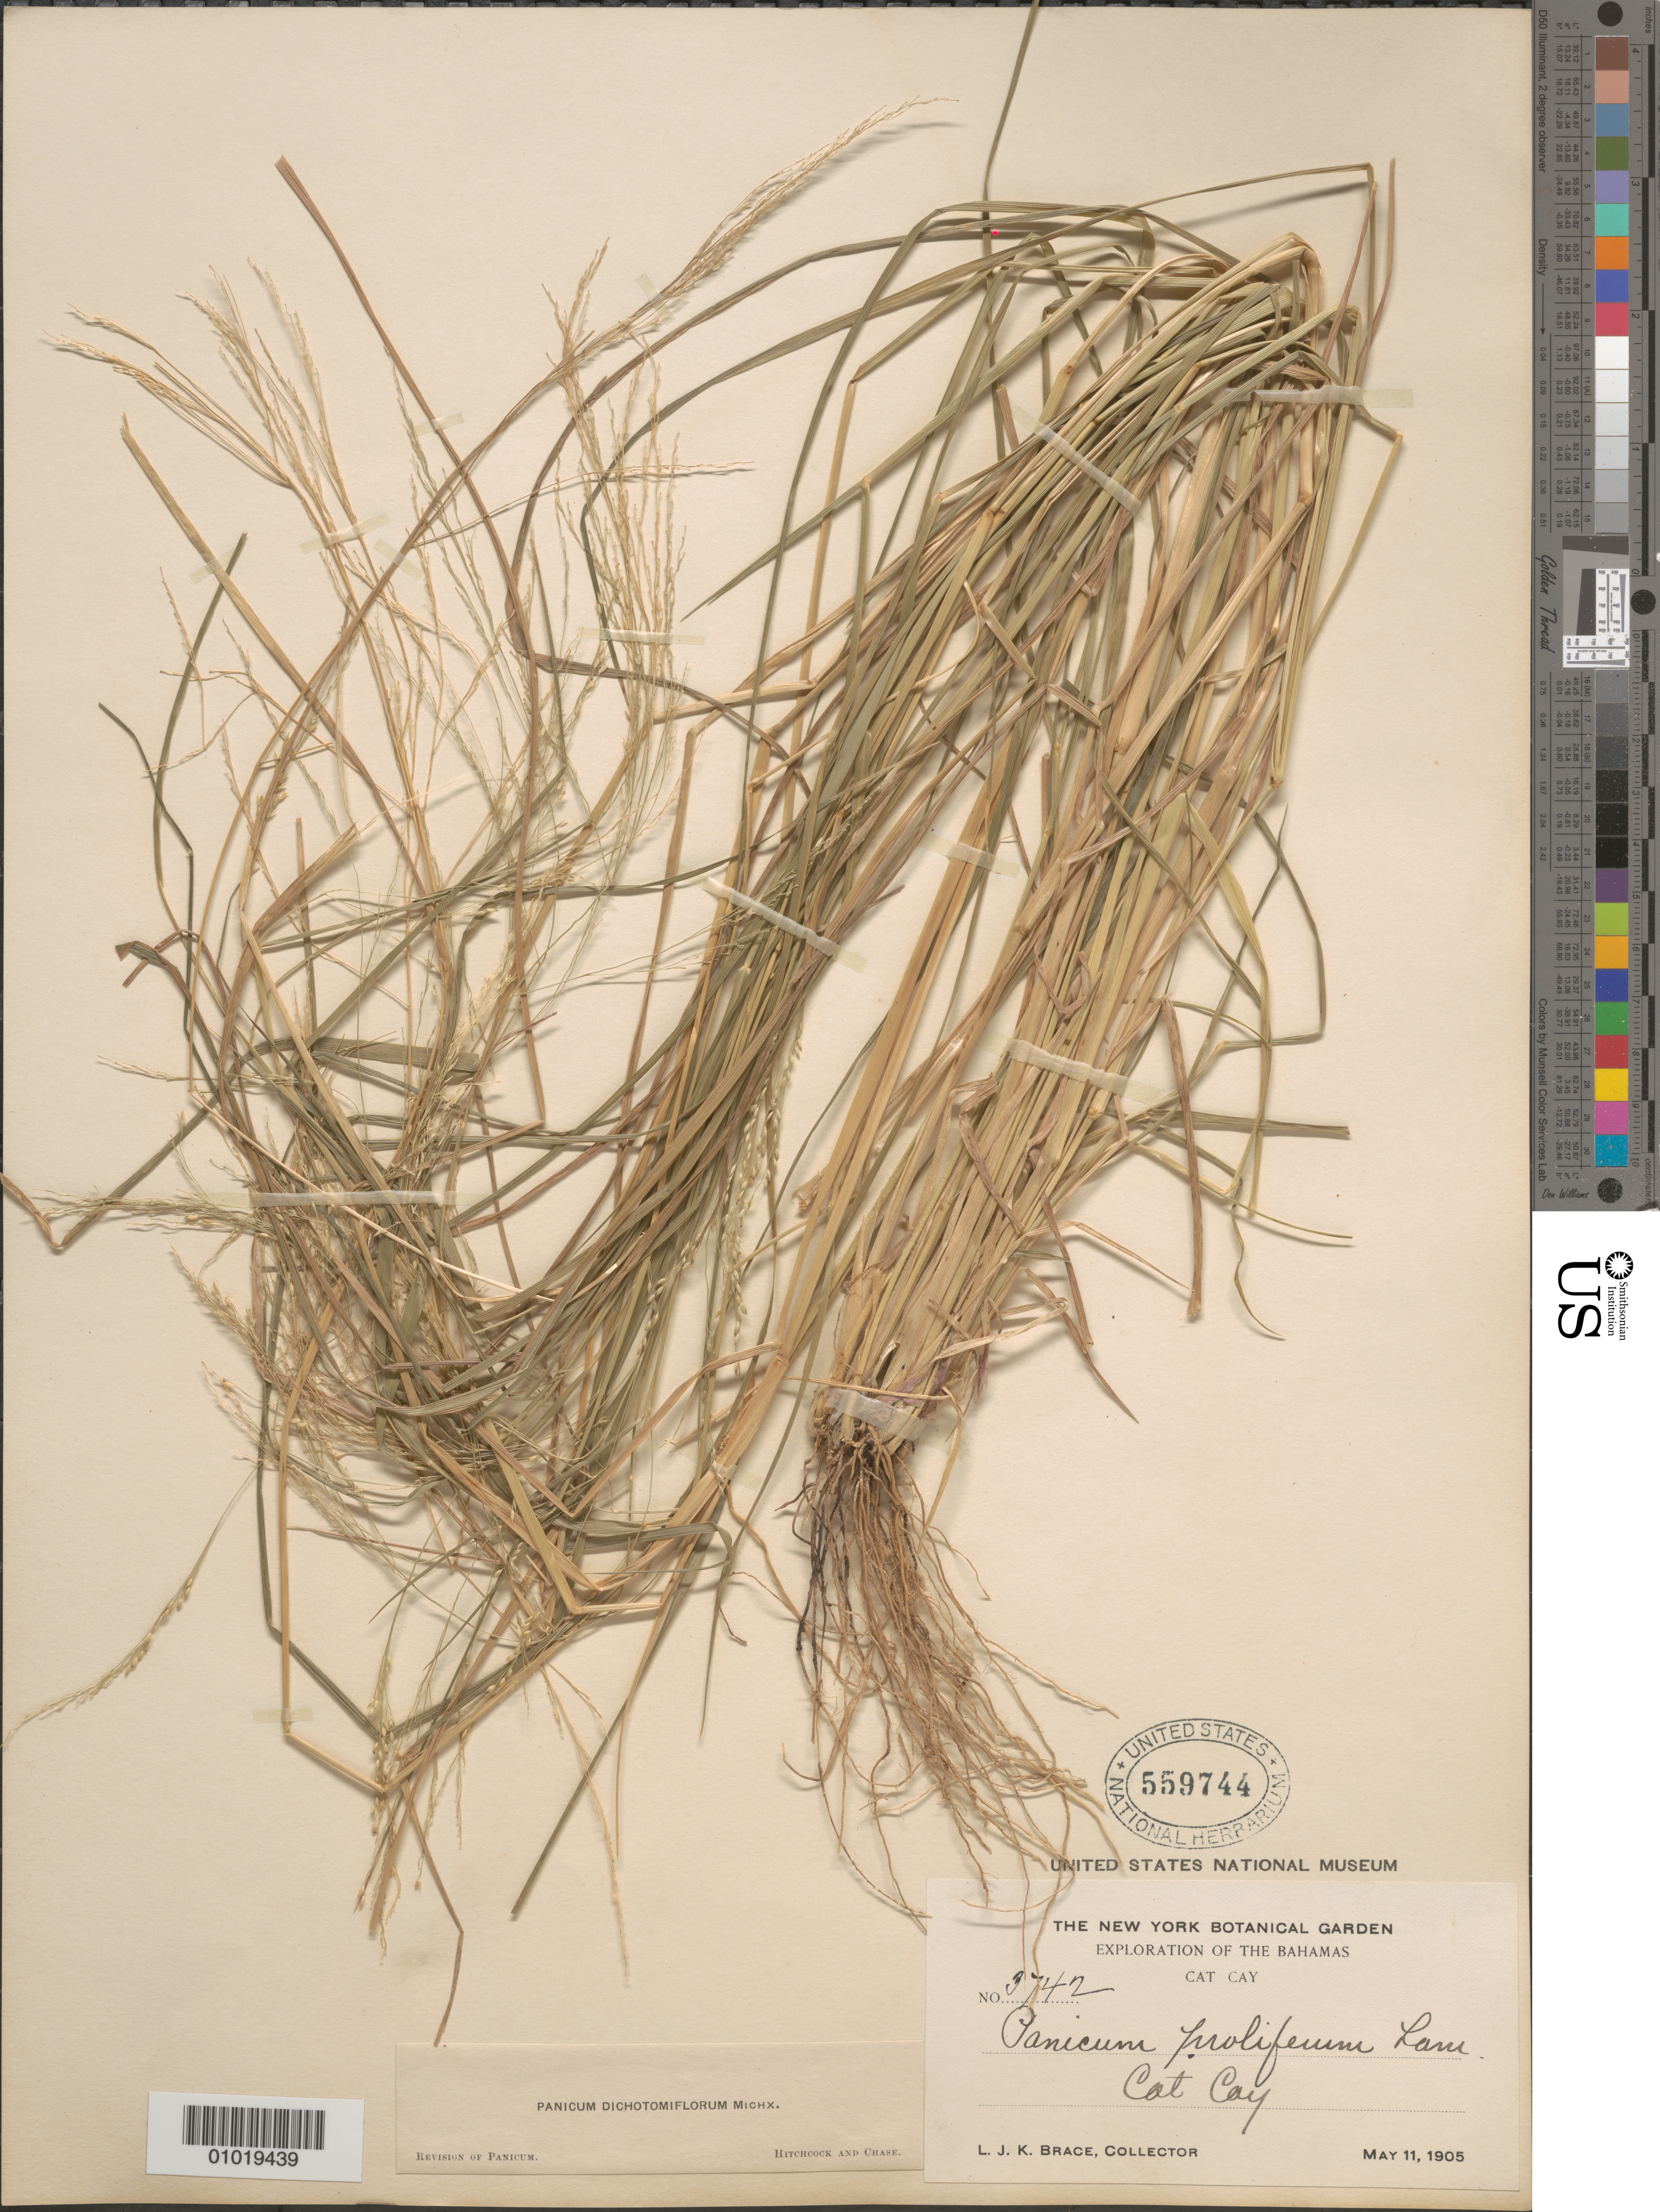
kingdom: Plantae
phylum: Tracheophyta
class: Liliopsida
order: Poales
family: Poaceae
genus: Panicum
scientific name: Panicum dichotomiflorum subsp. dichotomiflorum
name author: Michx.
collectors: L. J. K. Brace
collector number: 3472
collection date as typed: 11 Mar 1905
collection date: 1905-03-11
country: Bahamas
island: Bimini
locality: Cat Cay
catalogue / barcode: US 559744